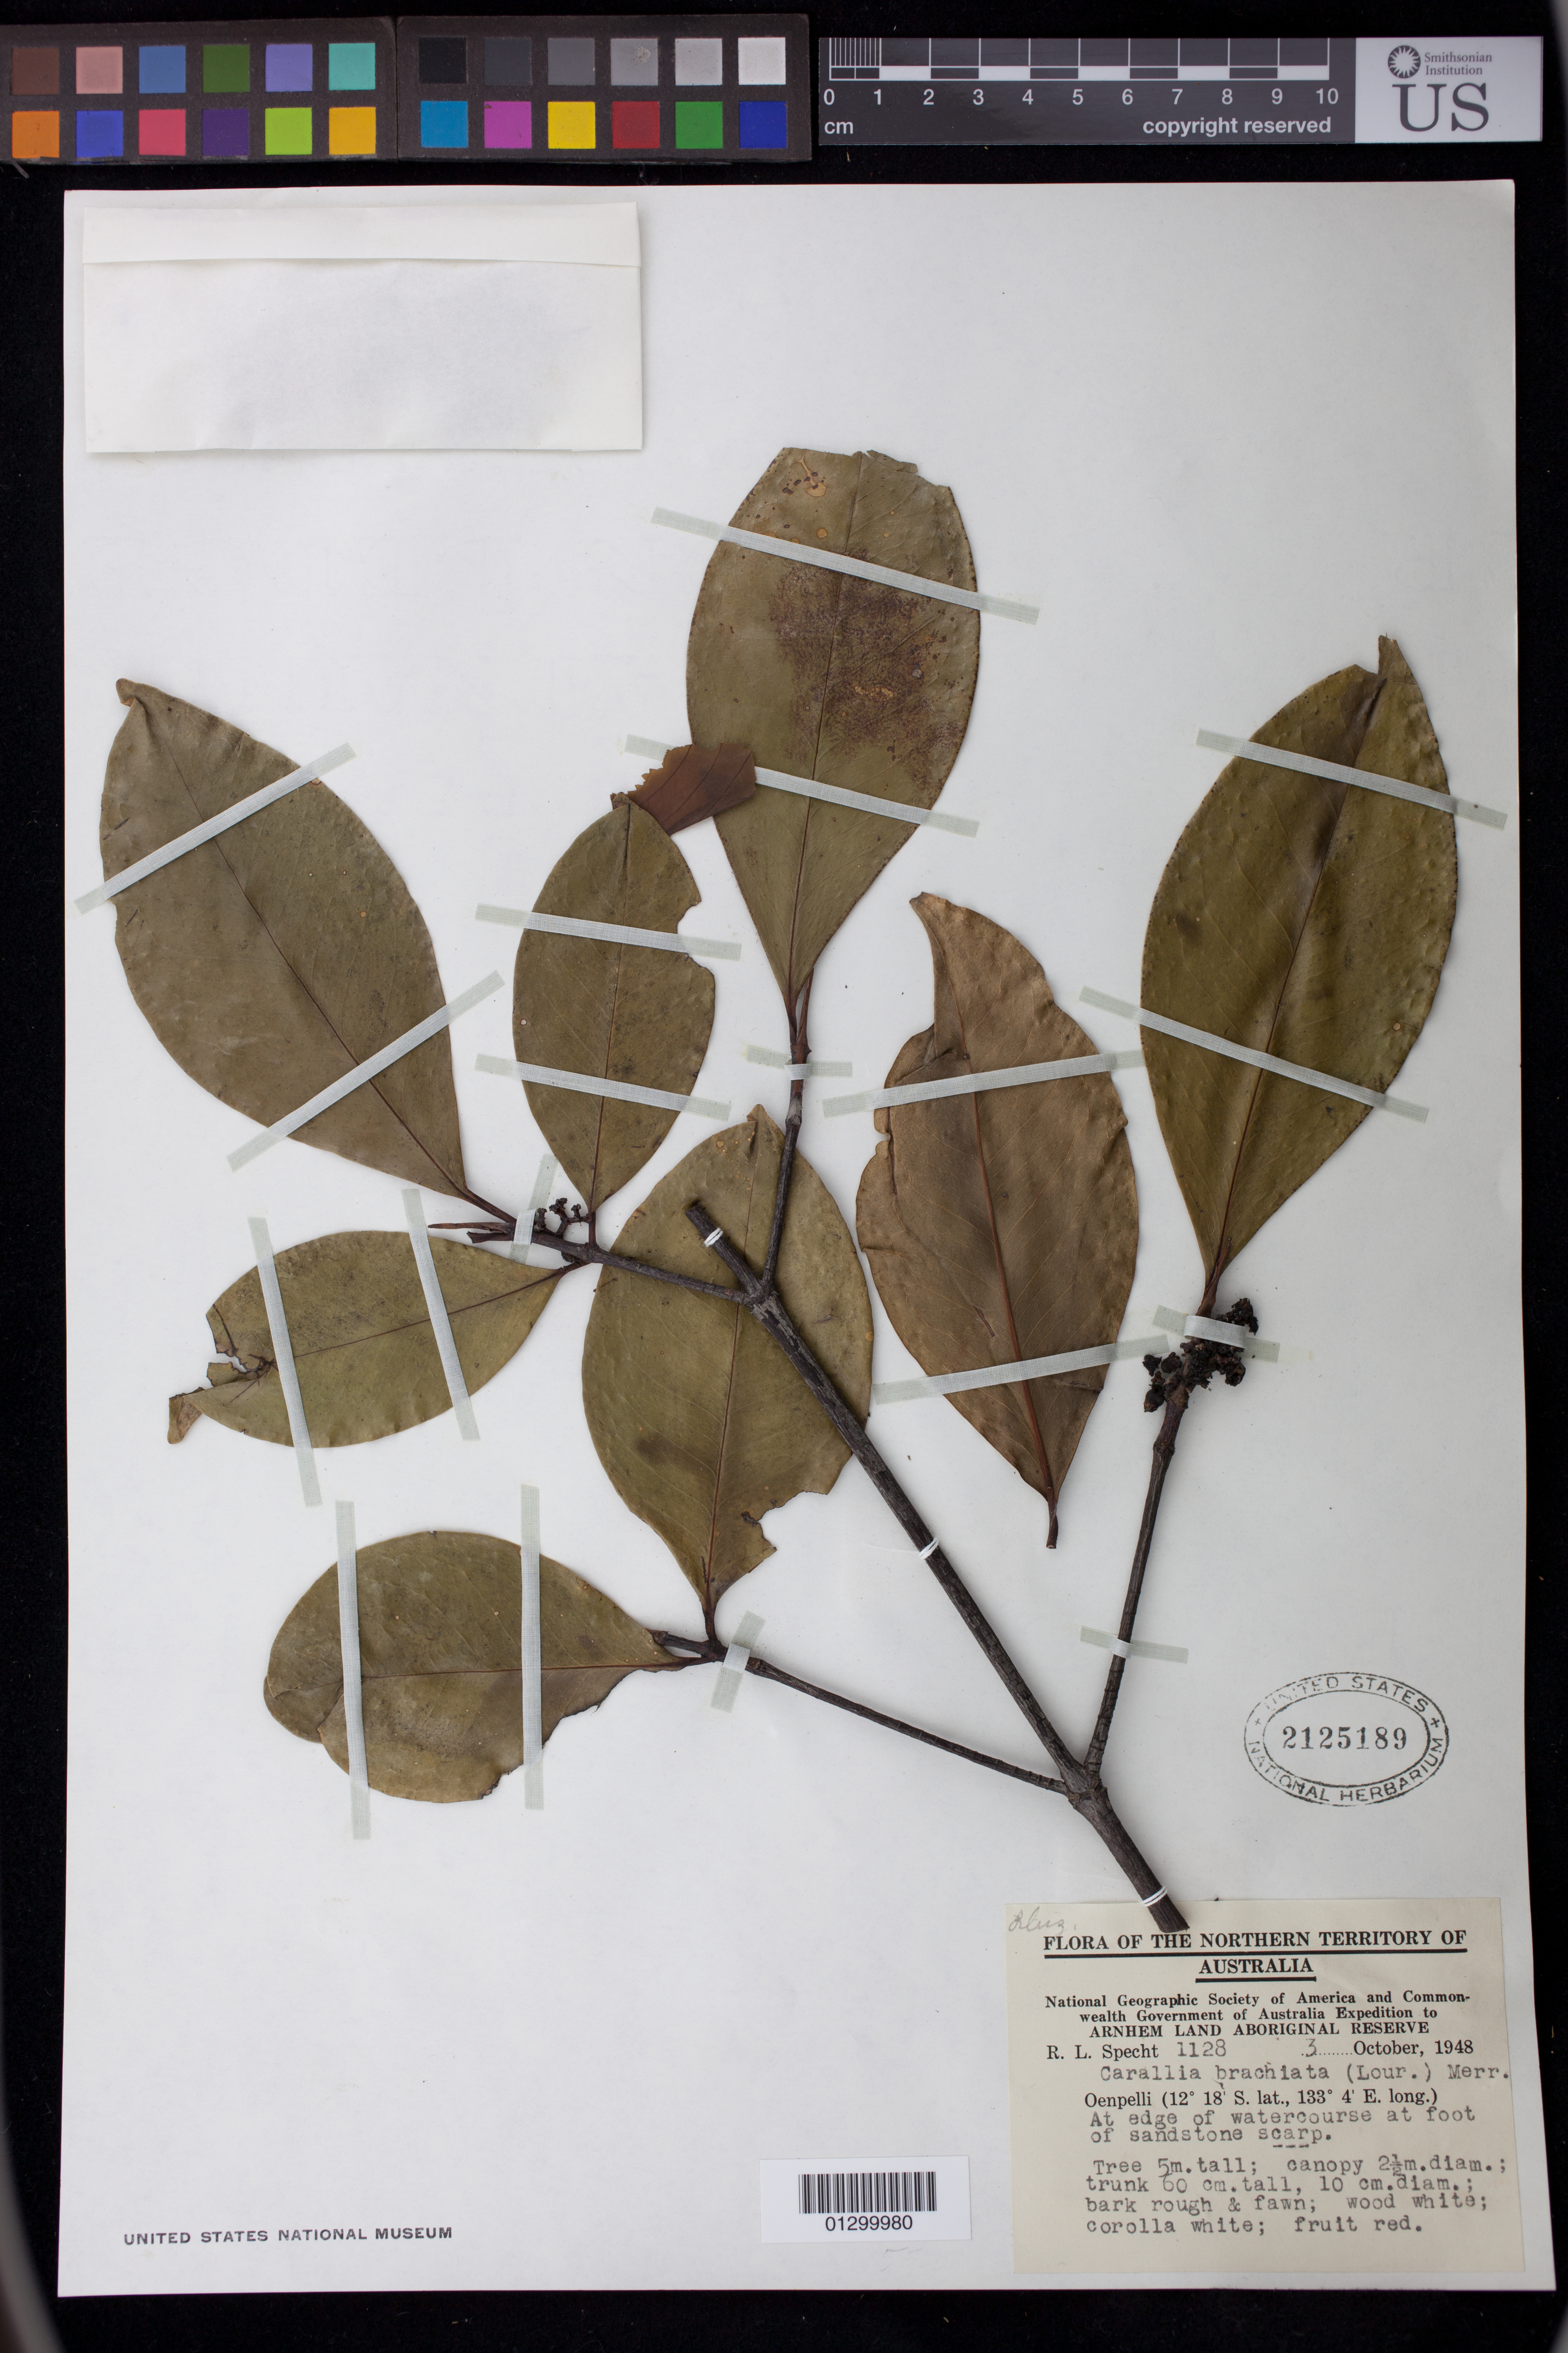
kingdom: Plantae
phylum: Tracheophyta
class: Magnoliopsida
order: Malpighiales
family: Rhizophoraceae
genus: Carallia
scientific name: Carallia brachiata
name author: (Lour.) Merr.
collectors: R. L. Specht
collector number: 1128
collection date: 1948-10-03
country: Australia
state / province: Northern Territory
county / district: West Arnhem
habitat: At edge of watercourse at foot of sandstone carp.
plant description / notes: Tree 5 m. tall; canopy 2.5 m. diam.; trunk 60 cm. tall, 10 cm. diam.; bark rough and fawn; wood white; corolla white; fruit red.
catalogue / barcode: US 2125189